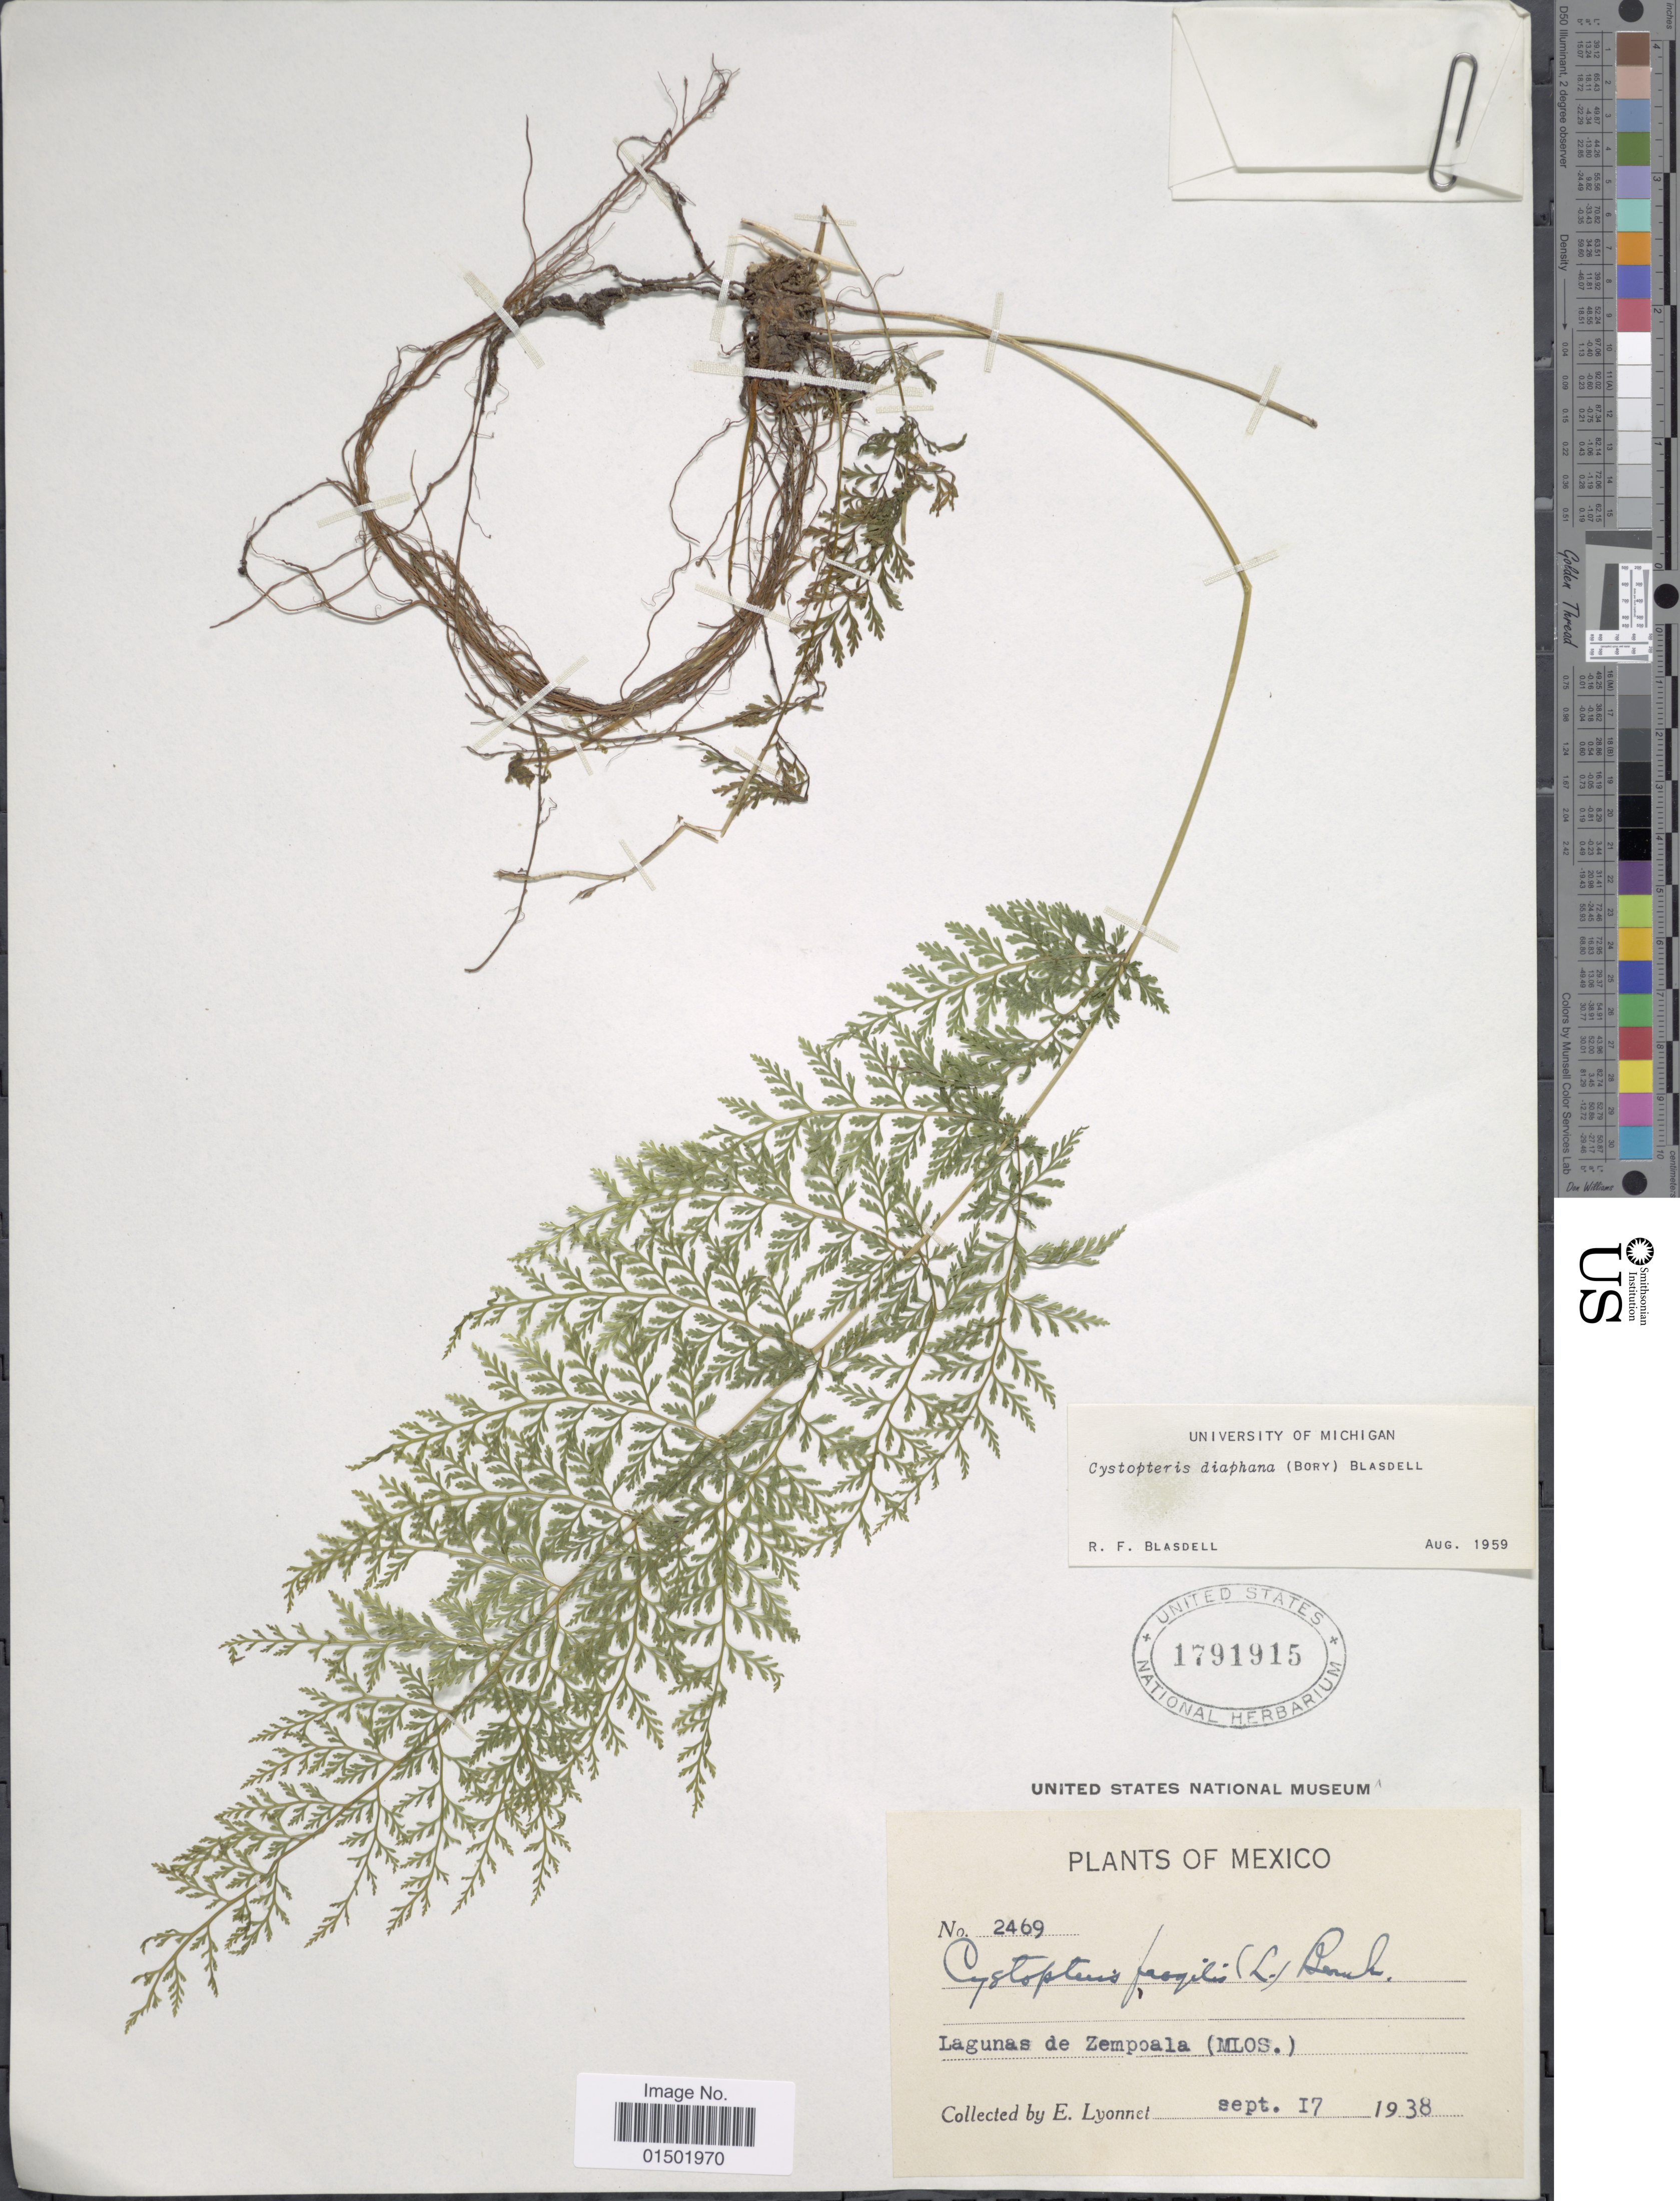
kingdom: Plantae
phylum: Tracheophyta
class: Polypodiopsida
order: Polypodiales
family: Cystopteridaceae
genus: Cystopteris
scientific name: Cystopteris diaphana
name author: (Bory) Blasdell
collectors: E. Lyonnet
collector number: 2469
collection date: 1938-09-17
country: Mexico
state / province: Morelos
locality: Lagunas de Zempoala (Mlos.)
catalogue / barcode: US 1791915